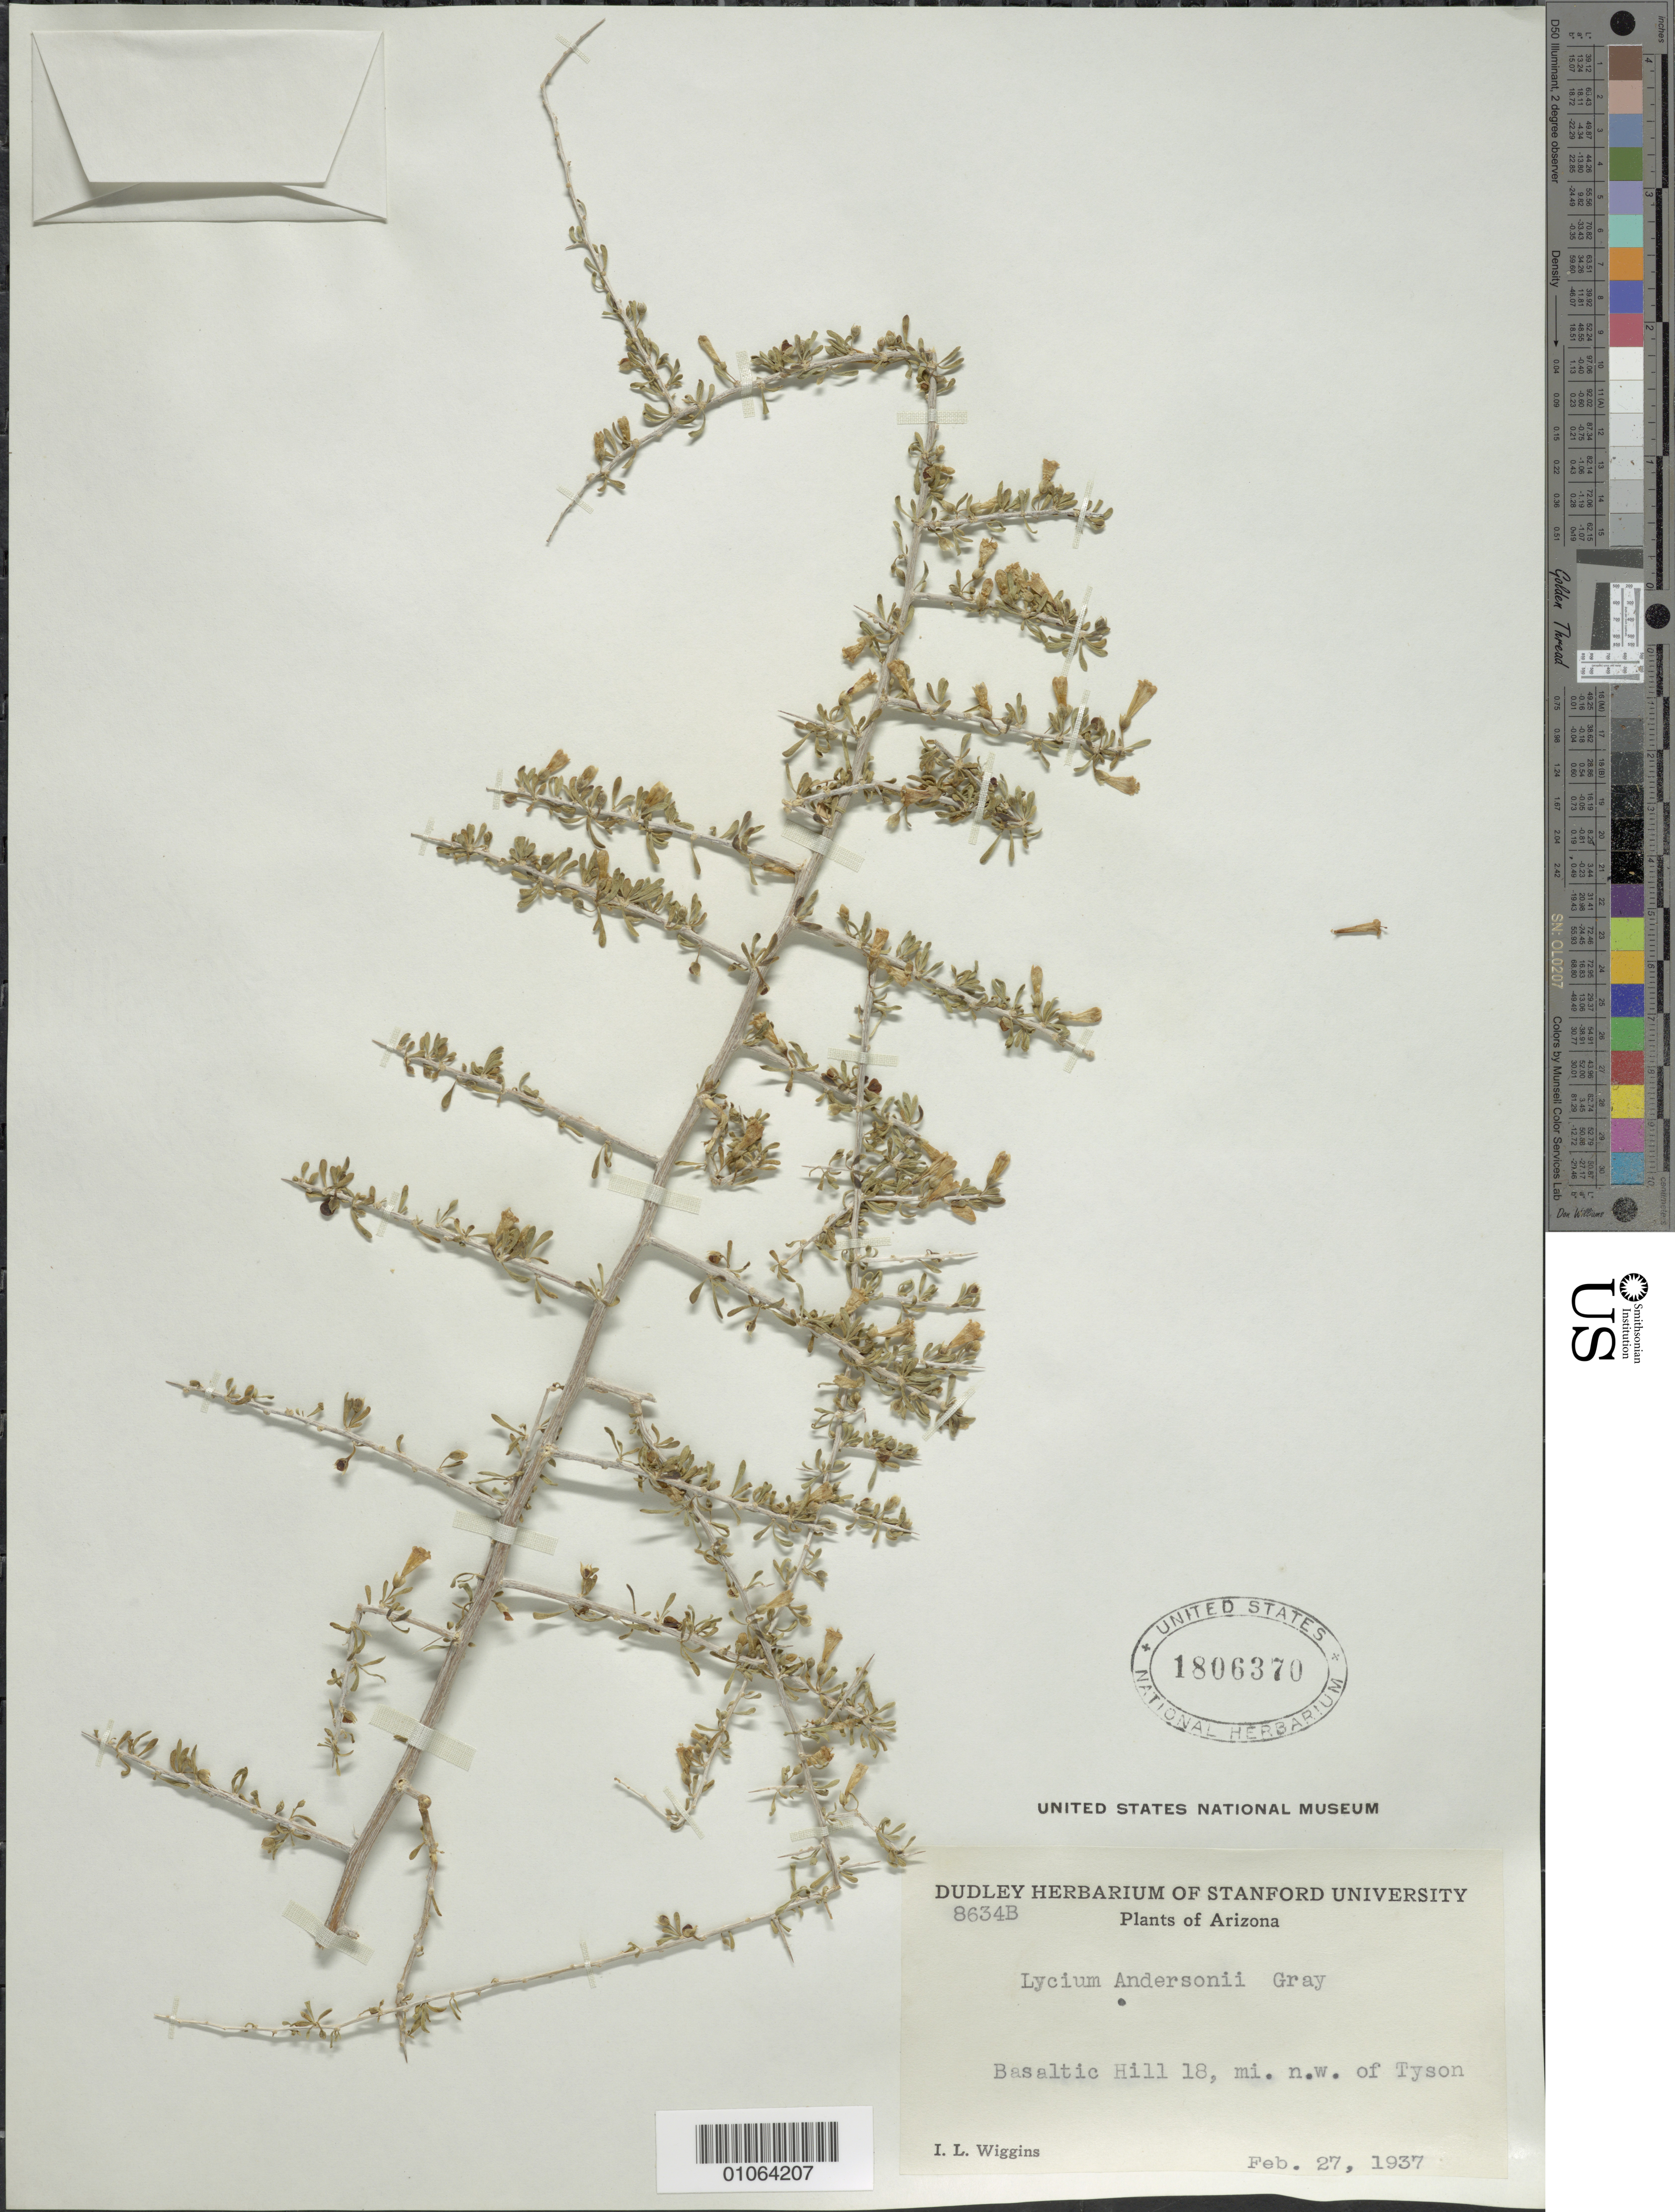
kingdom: Plantae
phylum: Tracheophyta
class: Magnoliopsida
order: Solanales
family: Solanaceae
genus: Lycium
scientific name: Lycium andersonii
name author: A. Gray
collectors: I. L. Wiggins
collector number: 8634B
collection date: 1937-02-27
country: United States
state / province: Arizona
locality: Basaltic Hill 18, mi. n.w. of Tyson.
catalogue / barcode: US 1806370